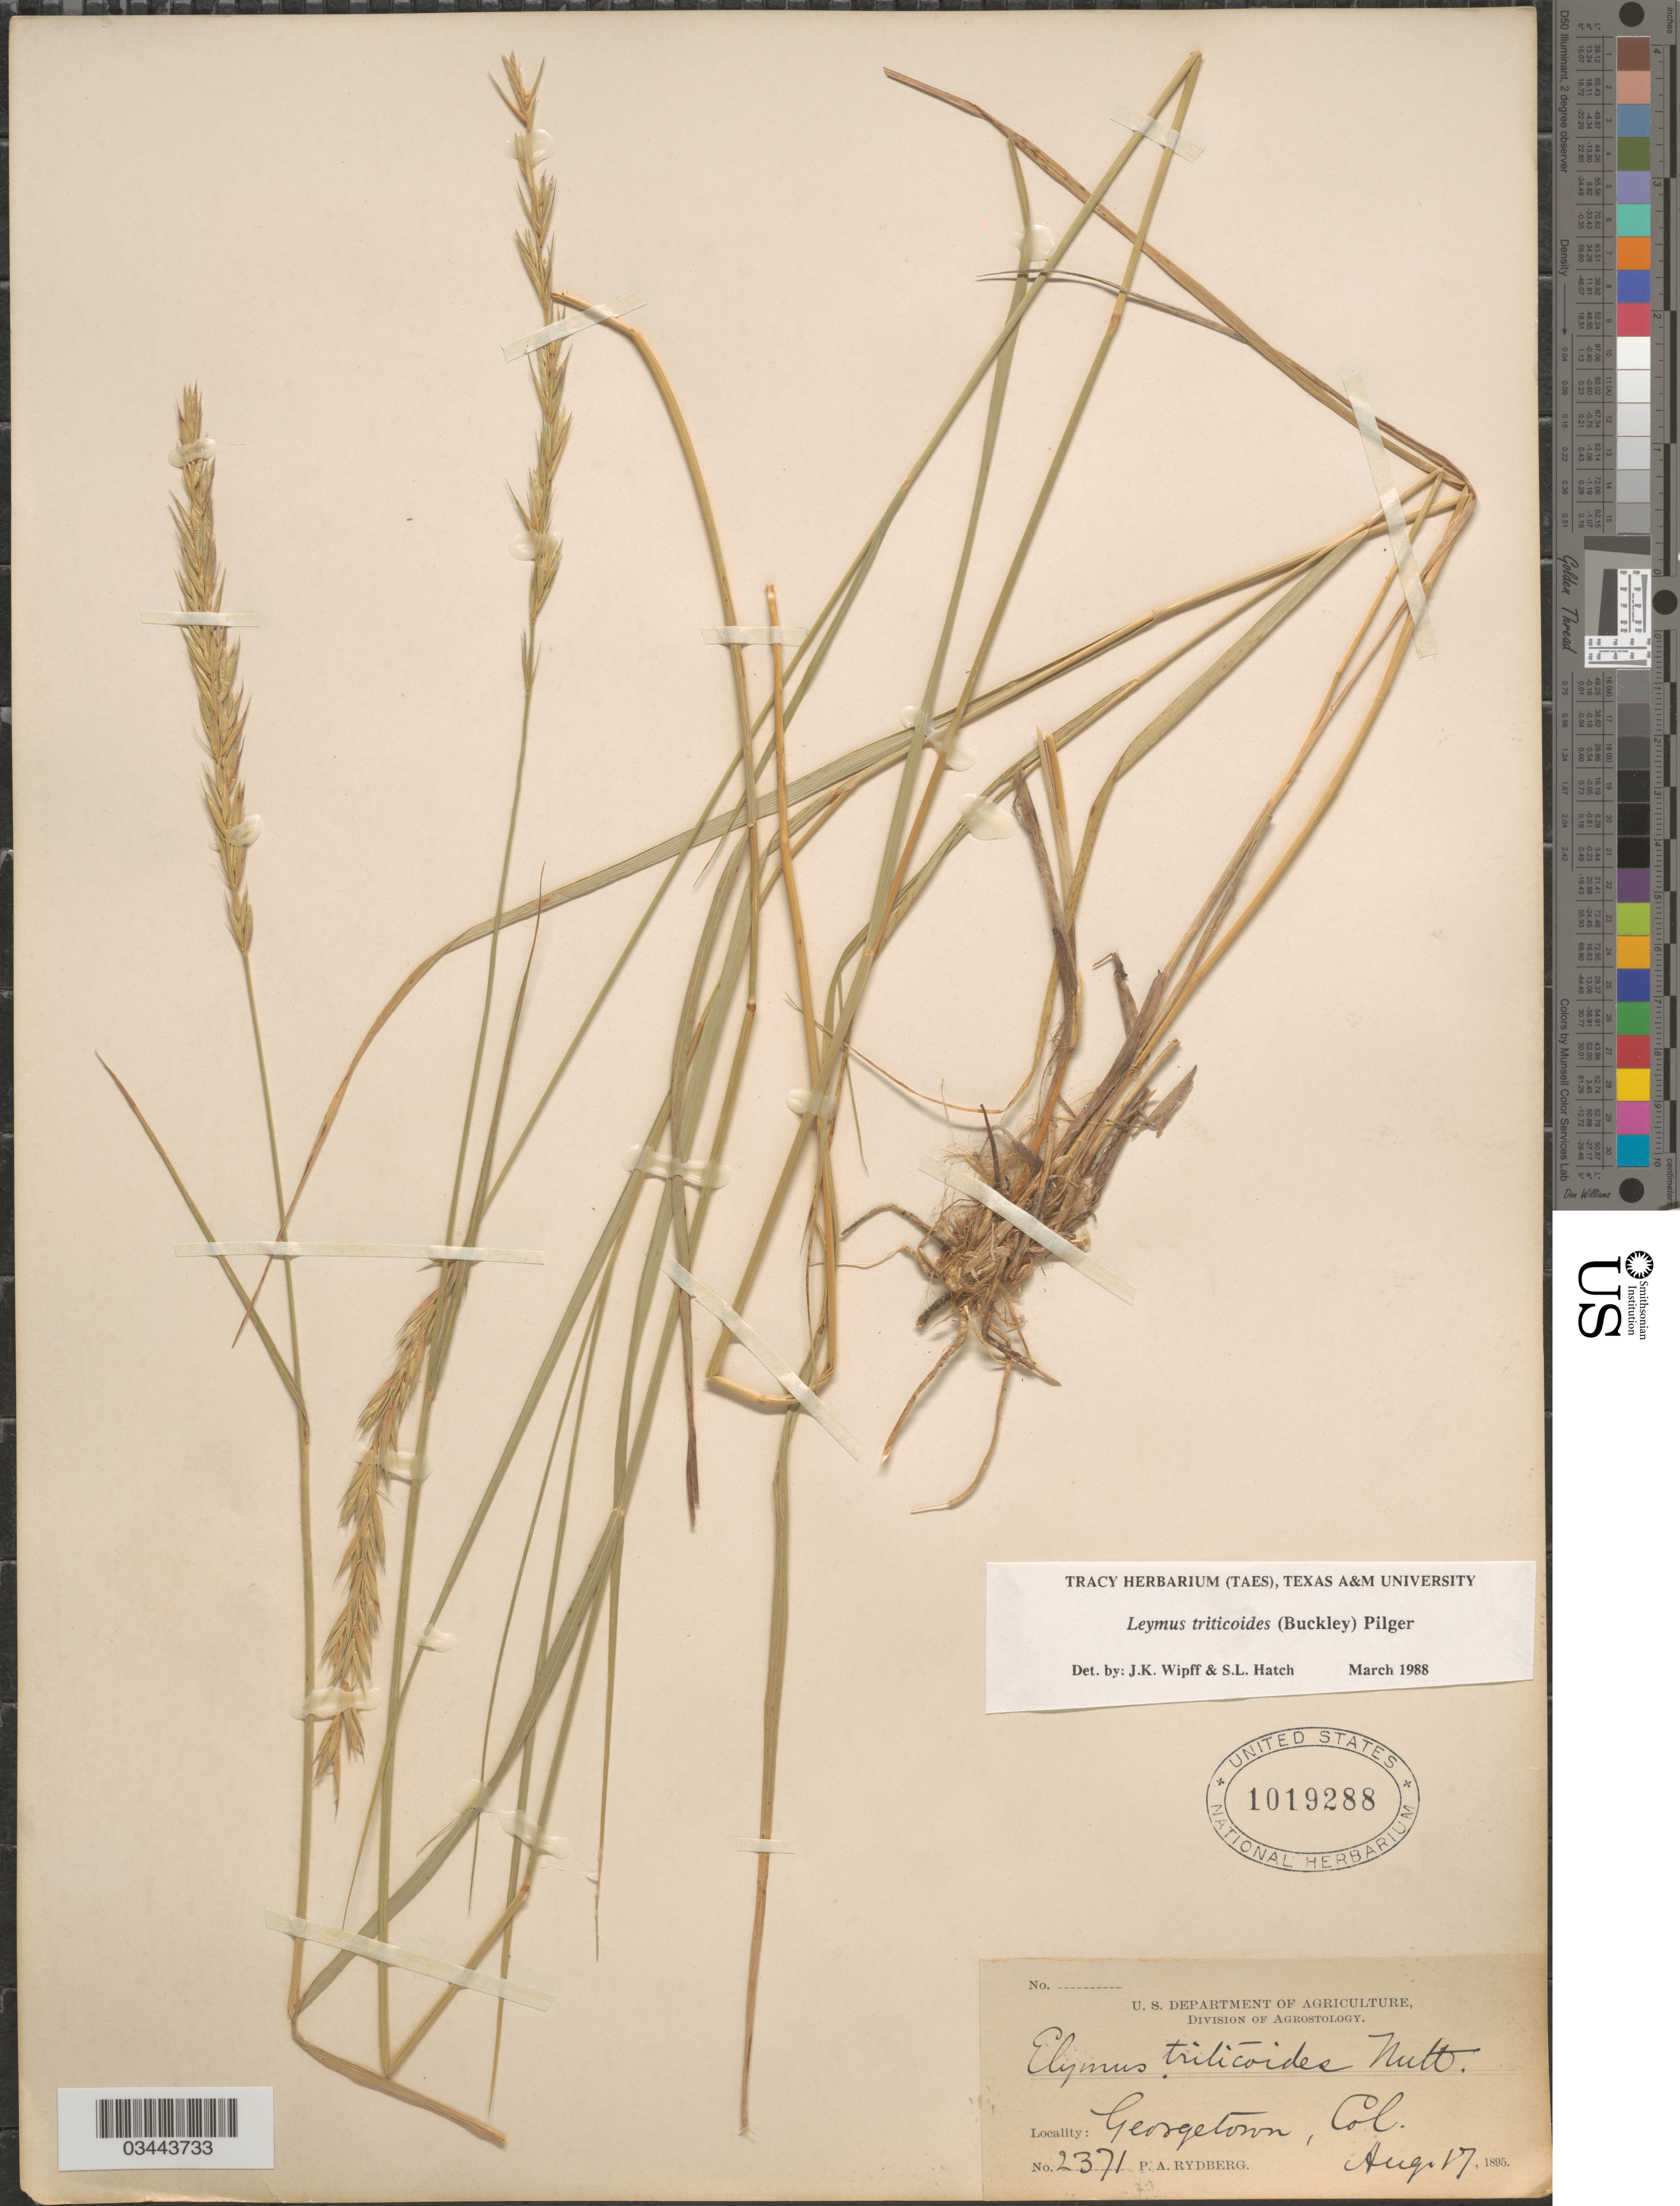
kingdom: Plantae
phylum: Tracheophyta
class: Liliopsida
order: Poales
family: Poaceae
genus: Leymus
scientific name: Leymus triticoides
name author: (Buckley) Pilg.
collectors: P. A. Rydberg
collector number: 2371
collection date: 1895-08-17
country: United States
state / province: Colorado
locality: Georgetown.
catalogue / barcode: US 1019288